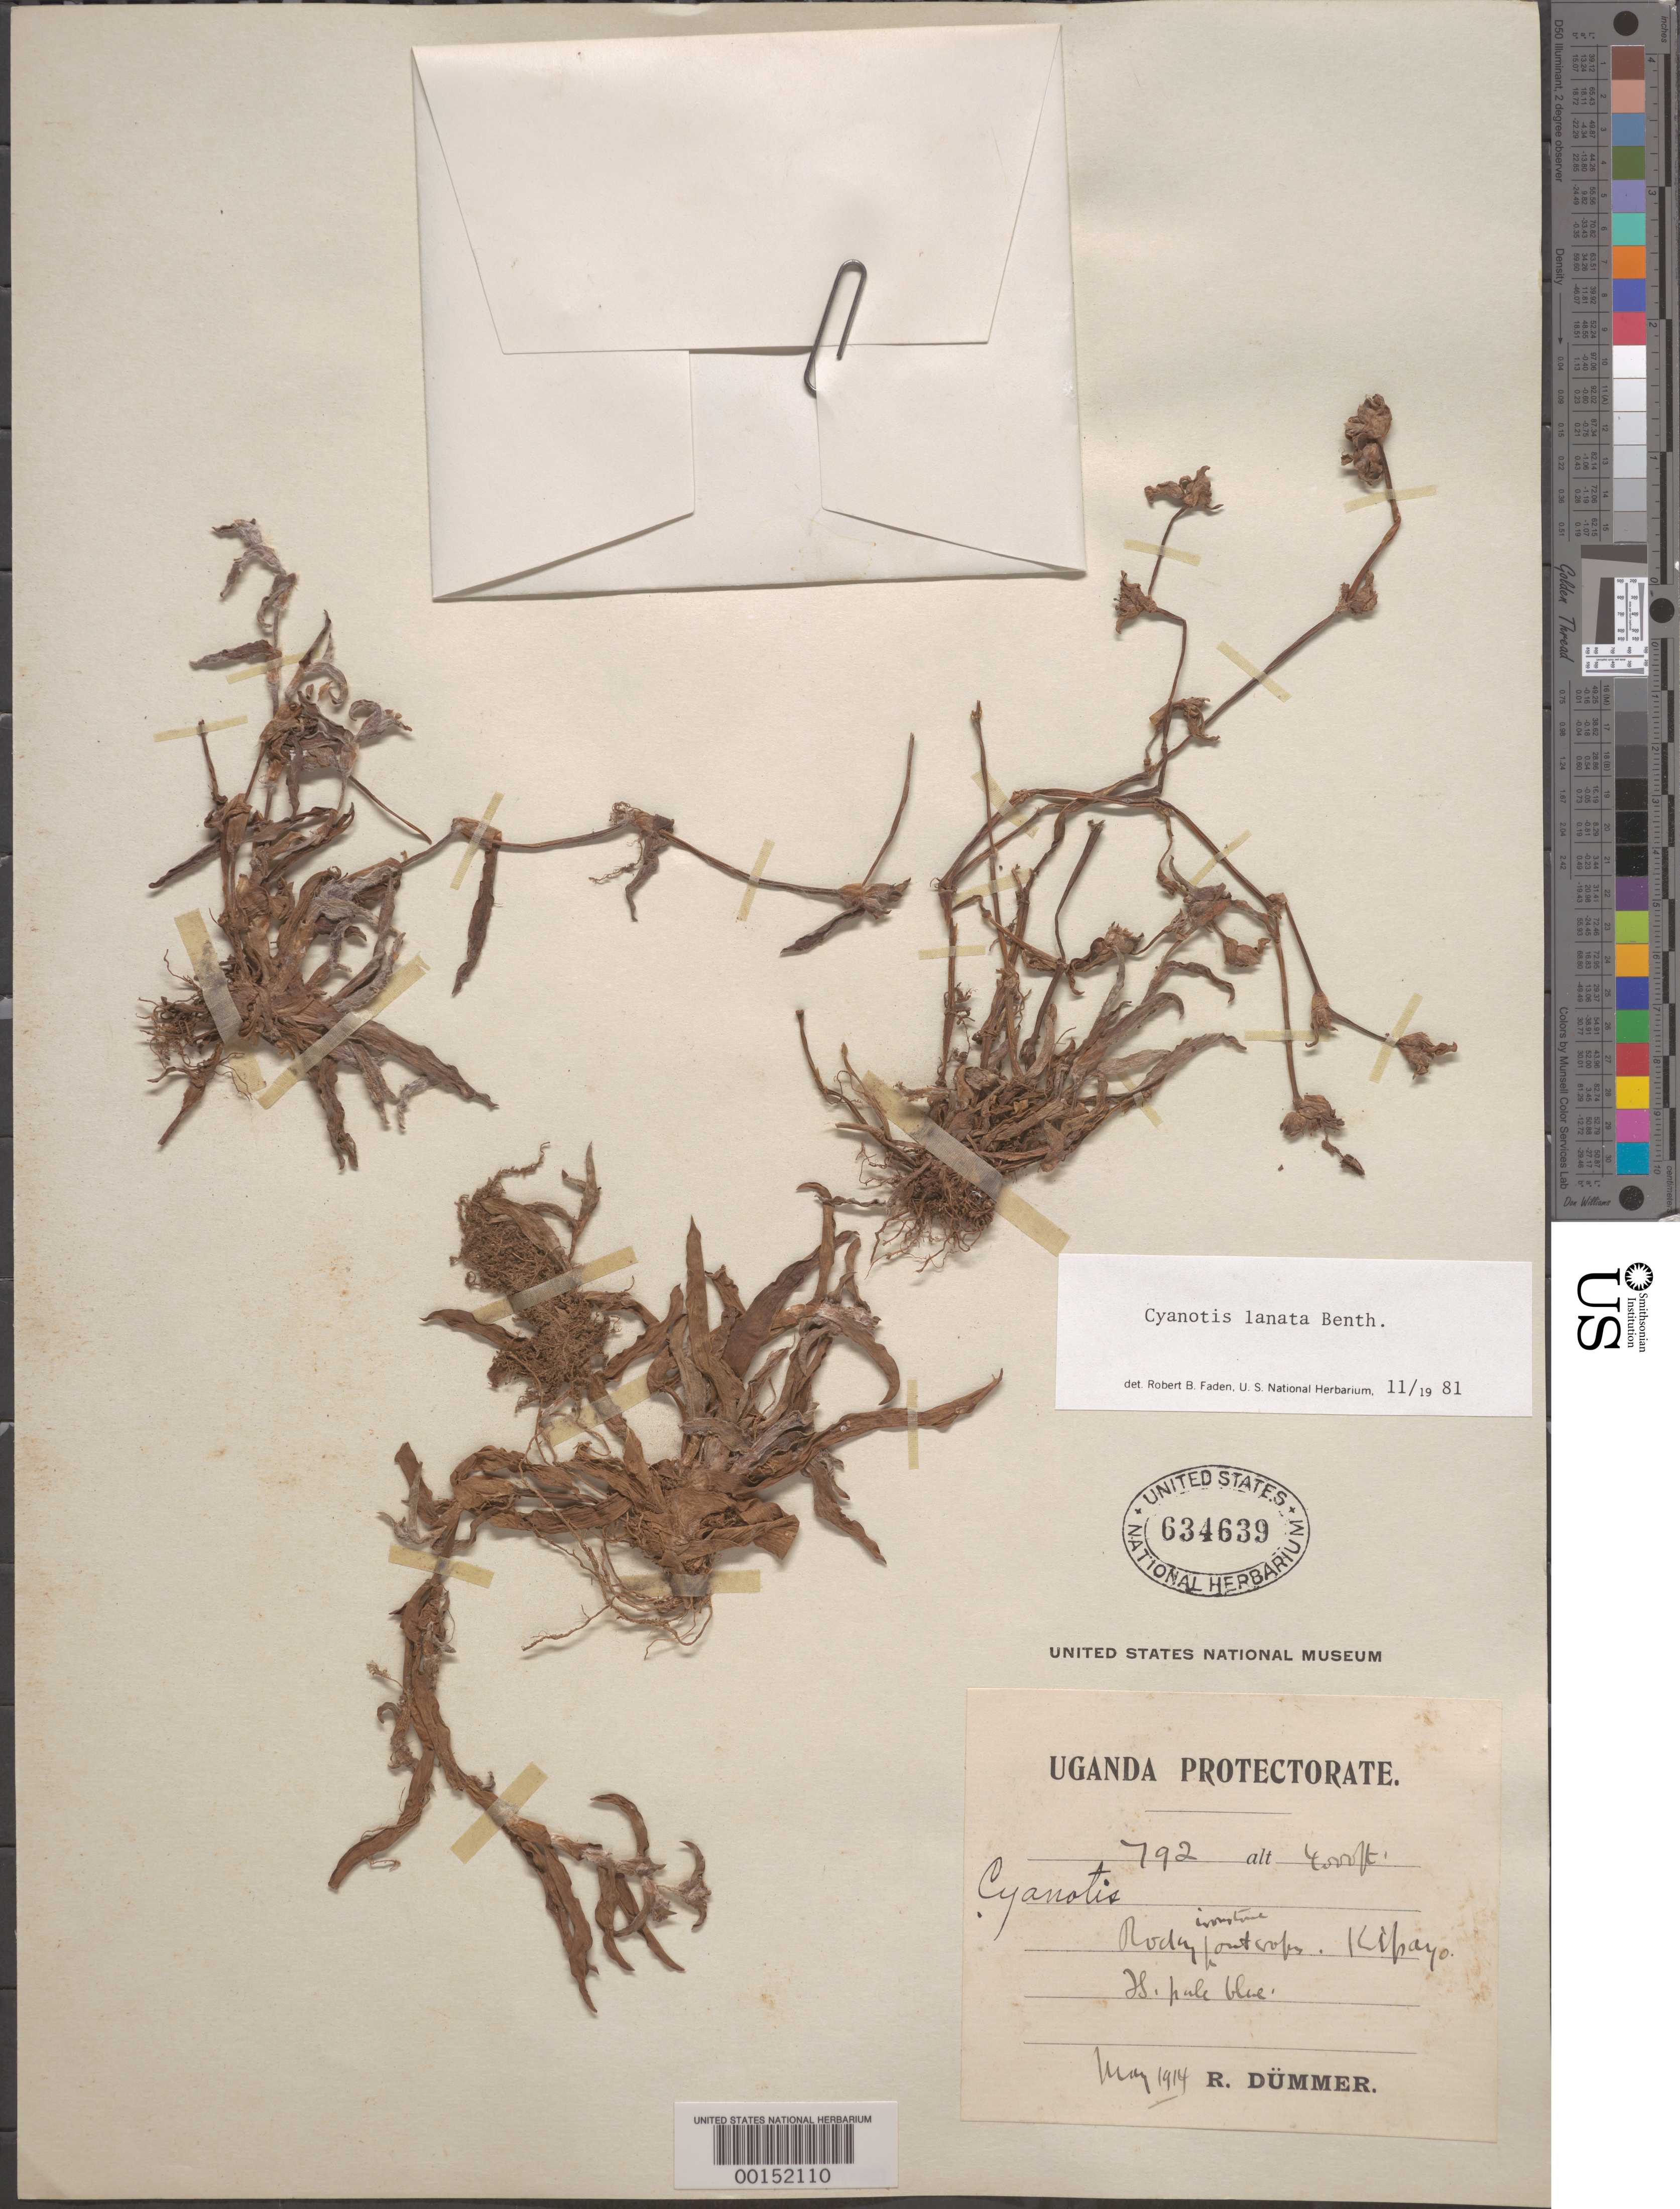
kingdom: Plantae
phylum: Tracheophyta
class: Liliopsida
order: Commelinales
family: Commelinaceae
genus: Cyanotis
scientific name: Cyanotis lanata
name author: Benth.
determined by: Faden, Robert B., (US), Smithsonian Institution - National Museum of Natural History (UNITED STATES)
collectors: R. Dümmer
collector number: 792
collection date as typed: May 1914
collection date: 1914-05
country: Uganda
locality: Kipayo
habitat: Rocky outcrops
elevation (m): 1220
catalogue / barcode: US 634639